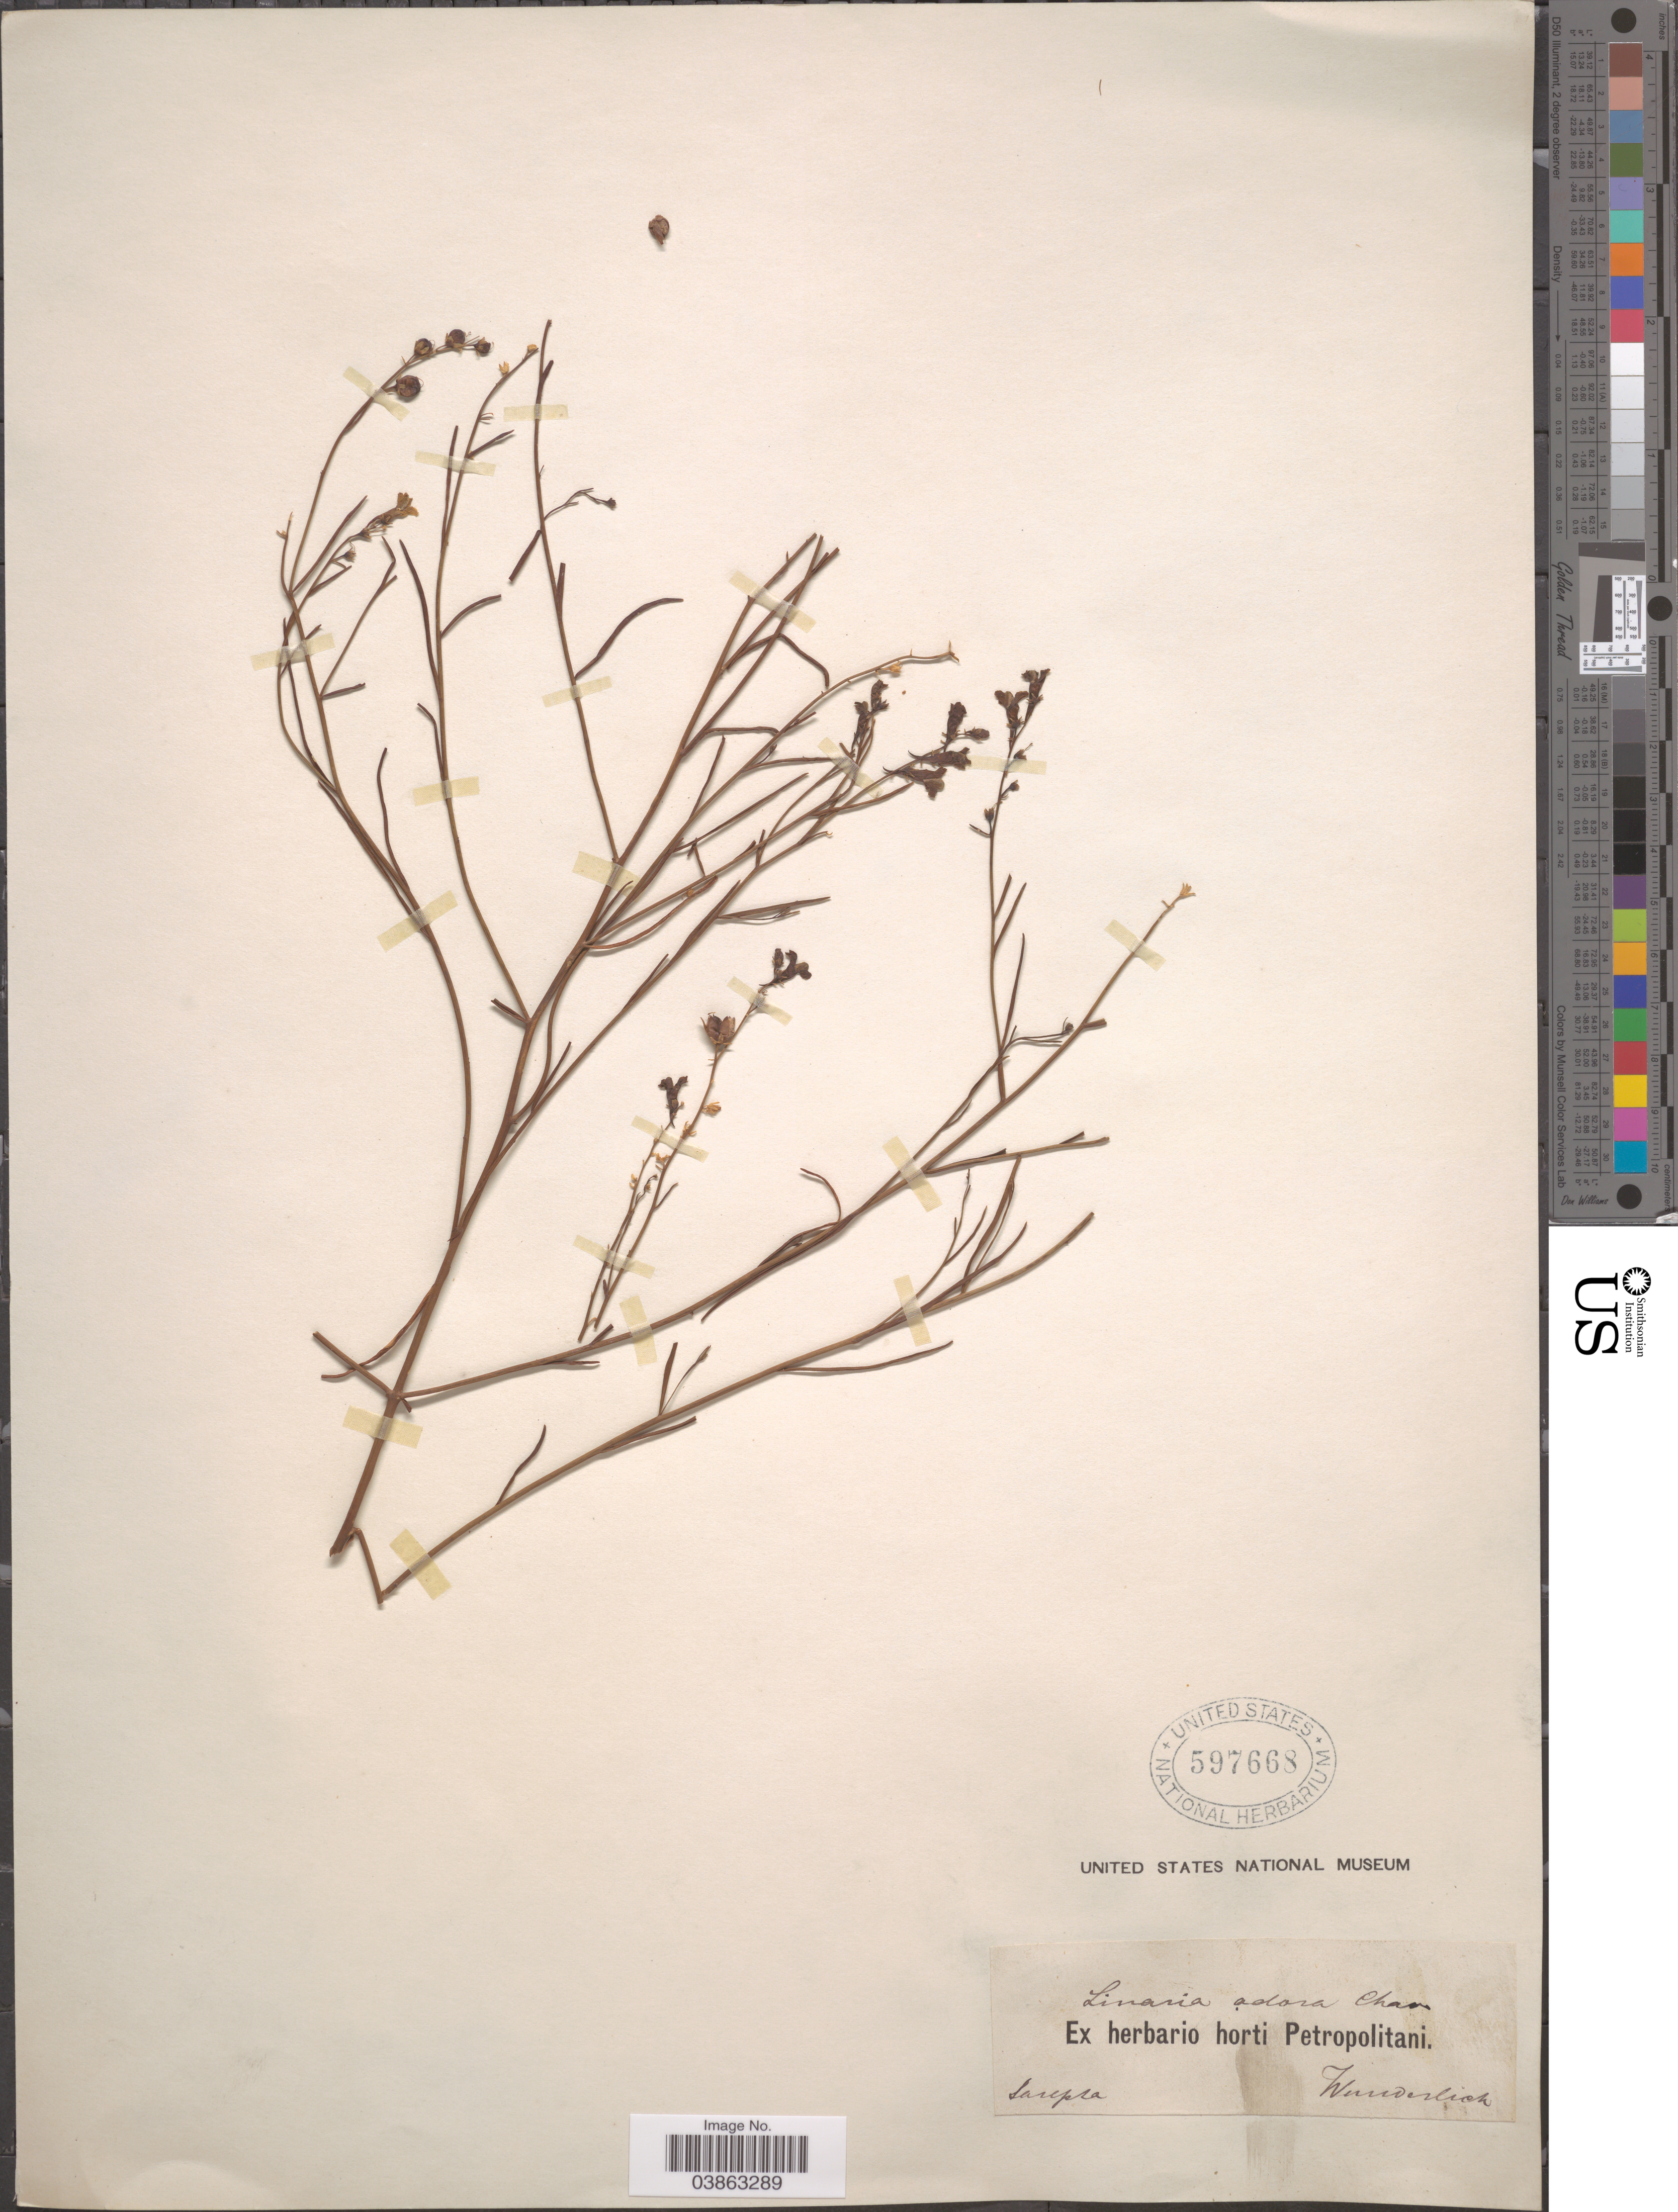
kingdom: Plantae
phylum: Tracheophyta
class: Magnoliopsida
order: Lamiales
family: Plantaginaceae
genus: Linaria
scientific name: Linaria odora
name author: (M. Bieb.) Fisch.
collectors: Wunderlich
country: Russian Federation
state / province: Volgograd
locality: Sarepta.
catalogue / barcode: US 597668